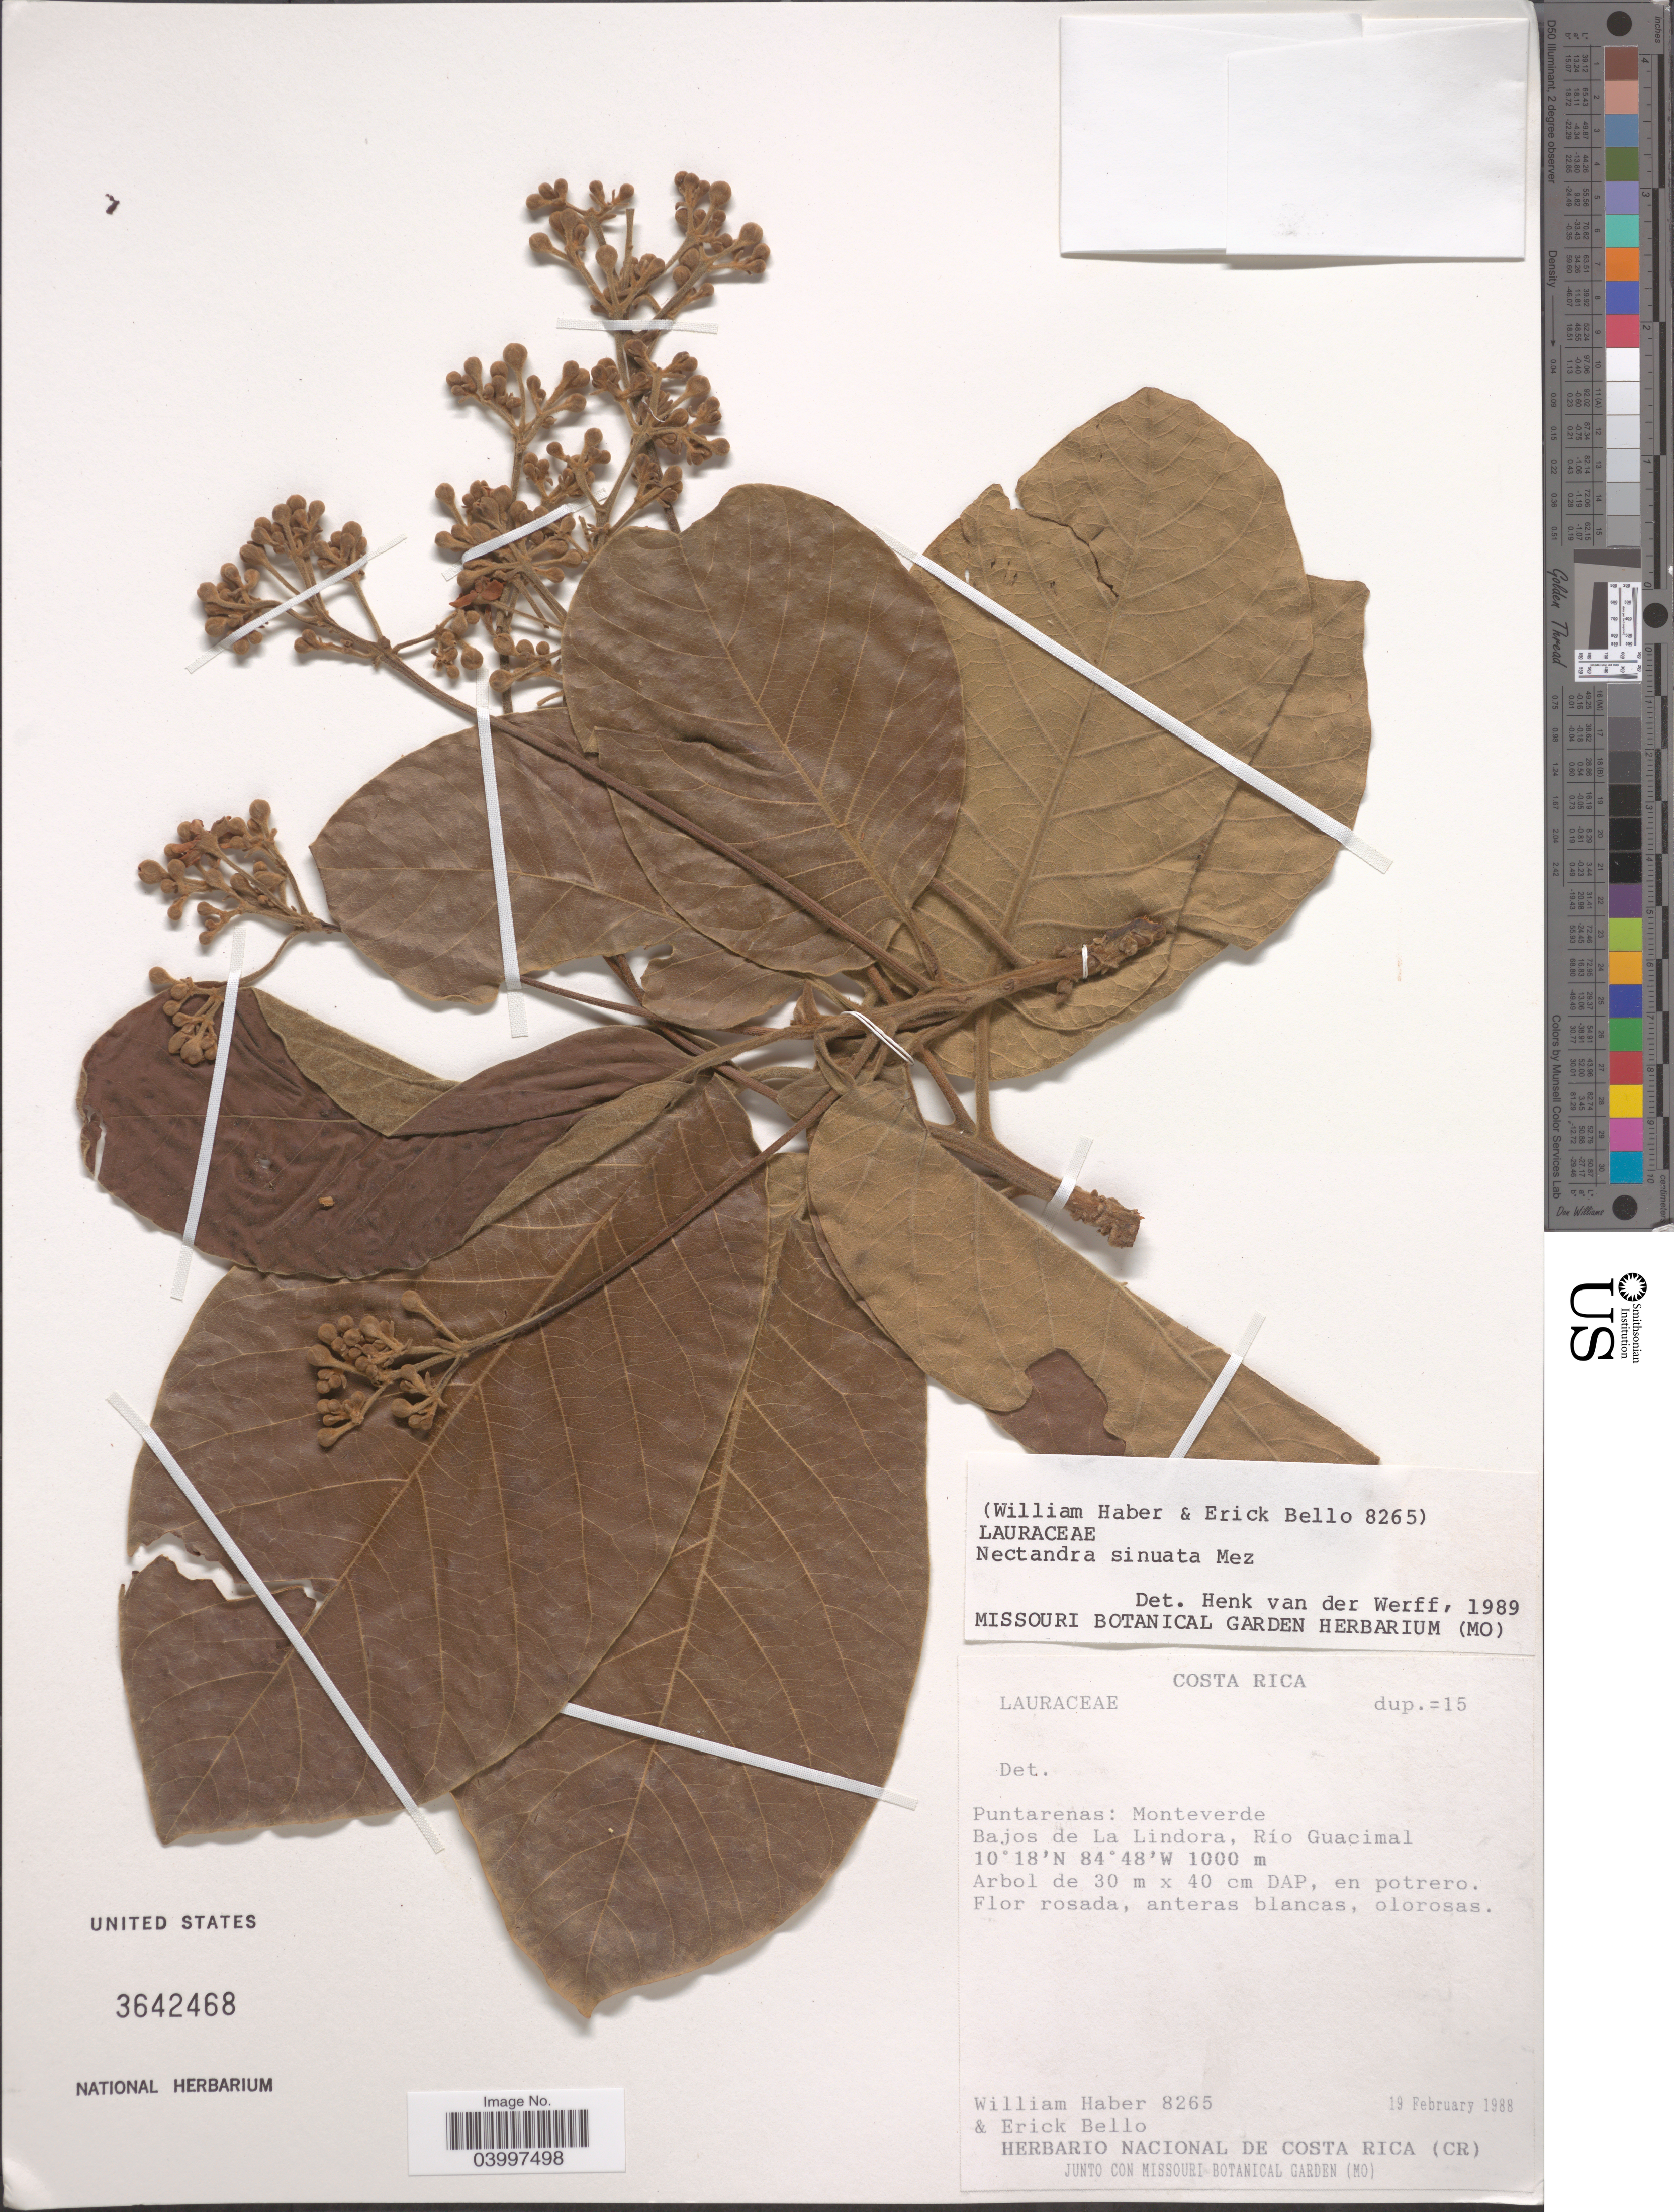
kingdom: Plantae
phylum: Tracheophyta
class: Magnoliopsida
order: Laurales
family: Lauraceae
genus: Nectandra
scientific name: Nectandra sinuata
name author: Mez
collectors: W. Haber & E. Bello C.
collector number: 8265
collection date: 1988-02-19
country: Costa Rica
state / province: Puntarenas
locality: Monteverde. Bajos de La Lindora, Río Guacimal.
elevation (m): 1000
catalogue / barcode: US 3642468